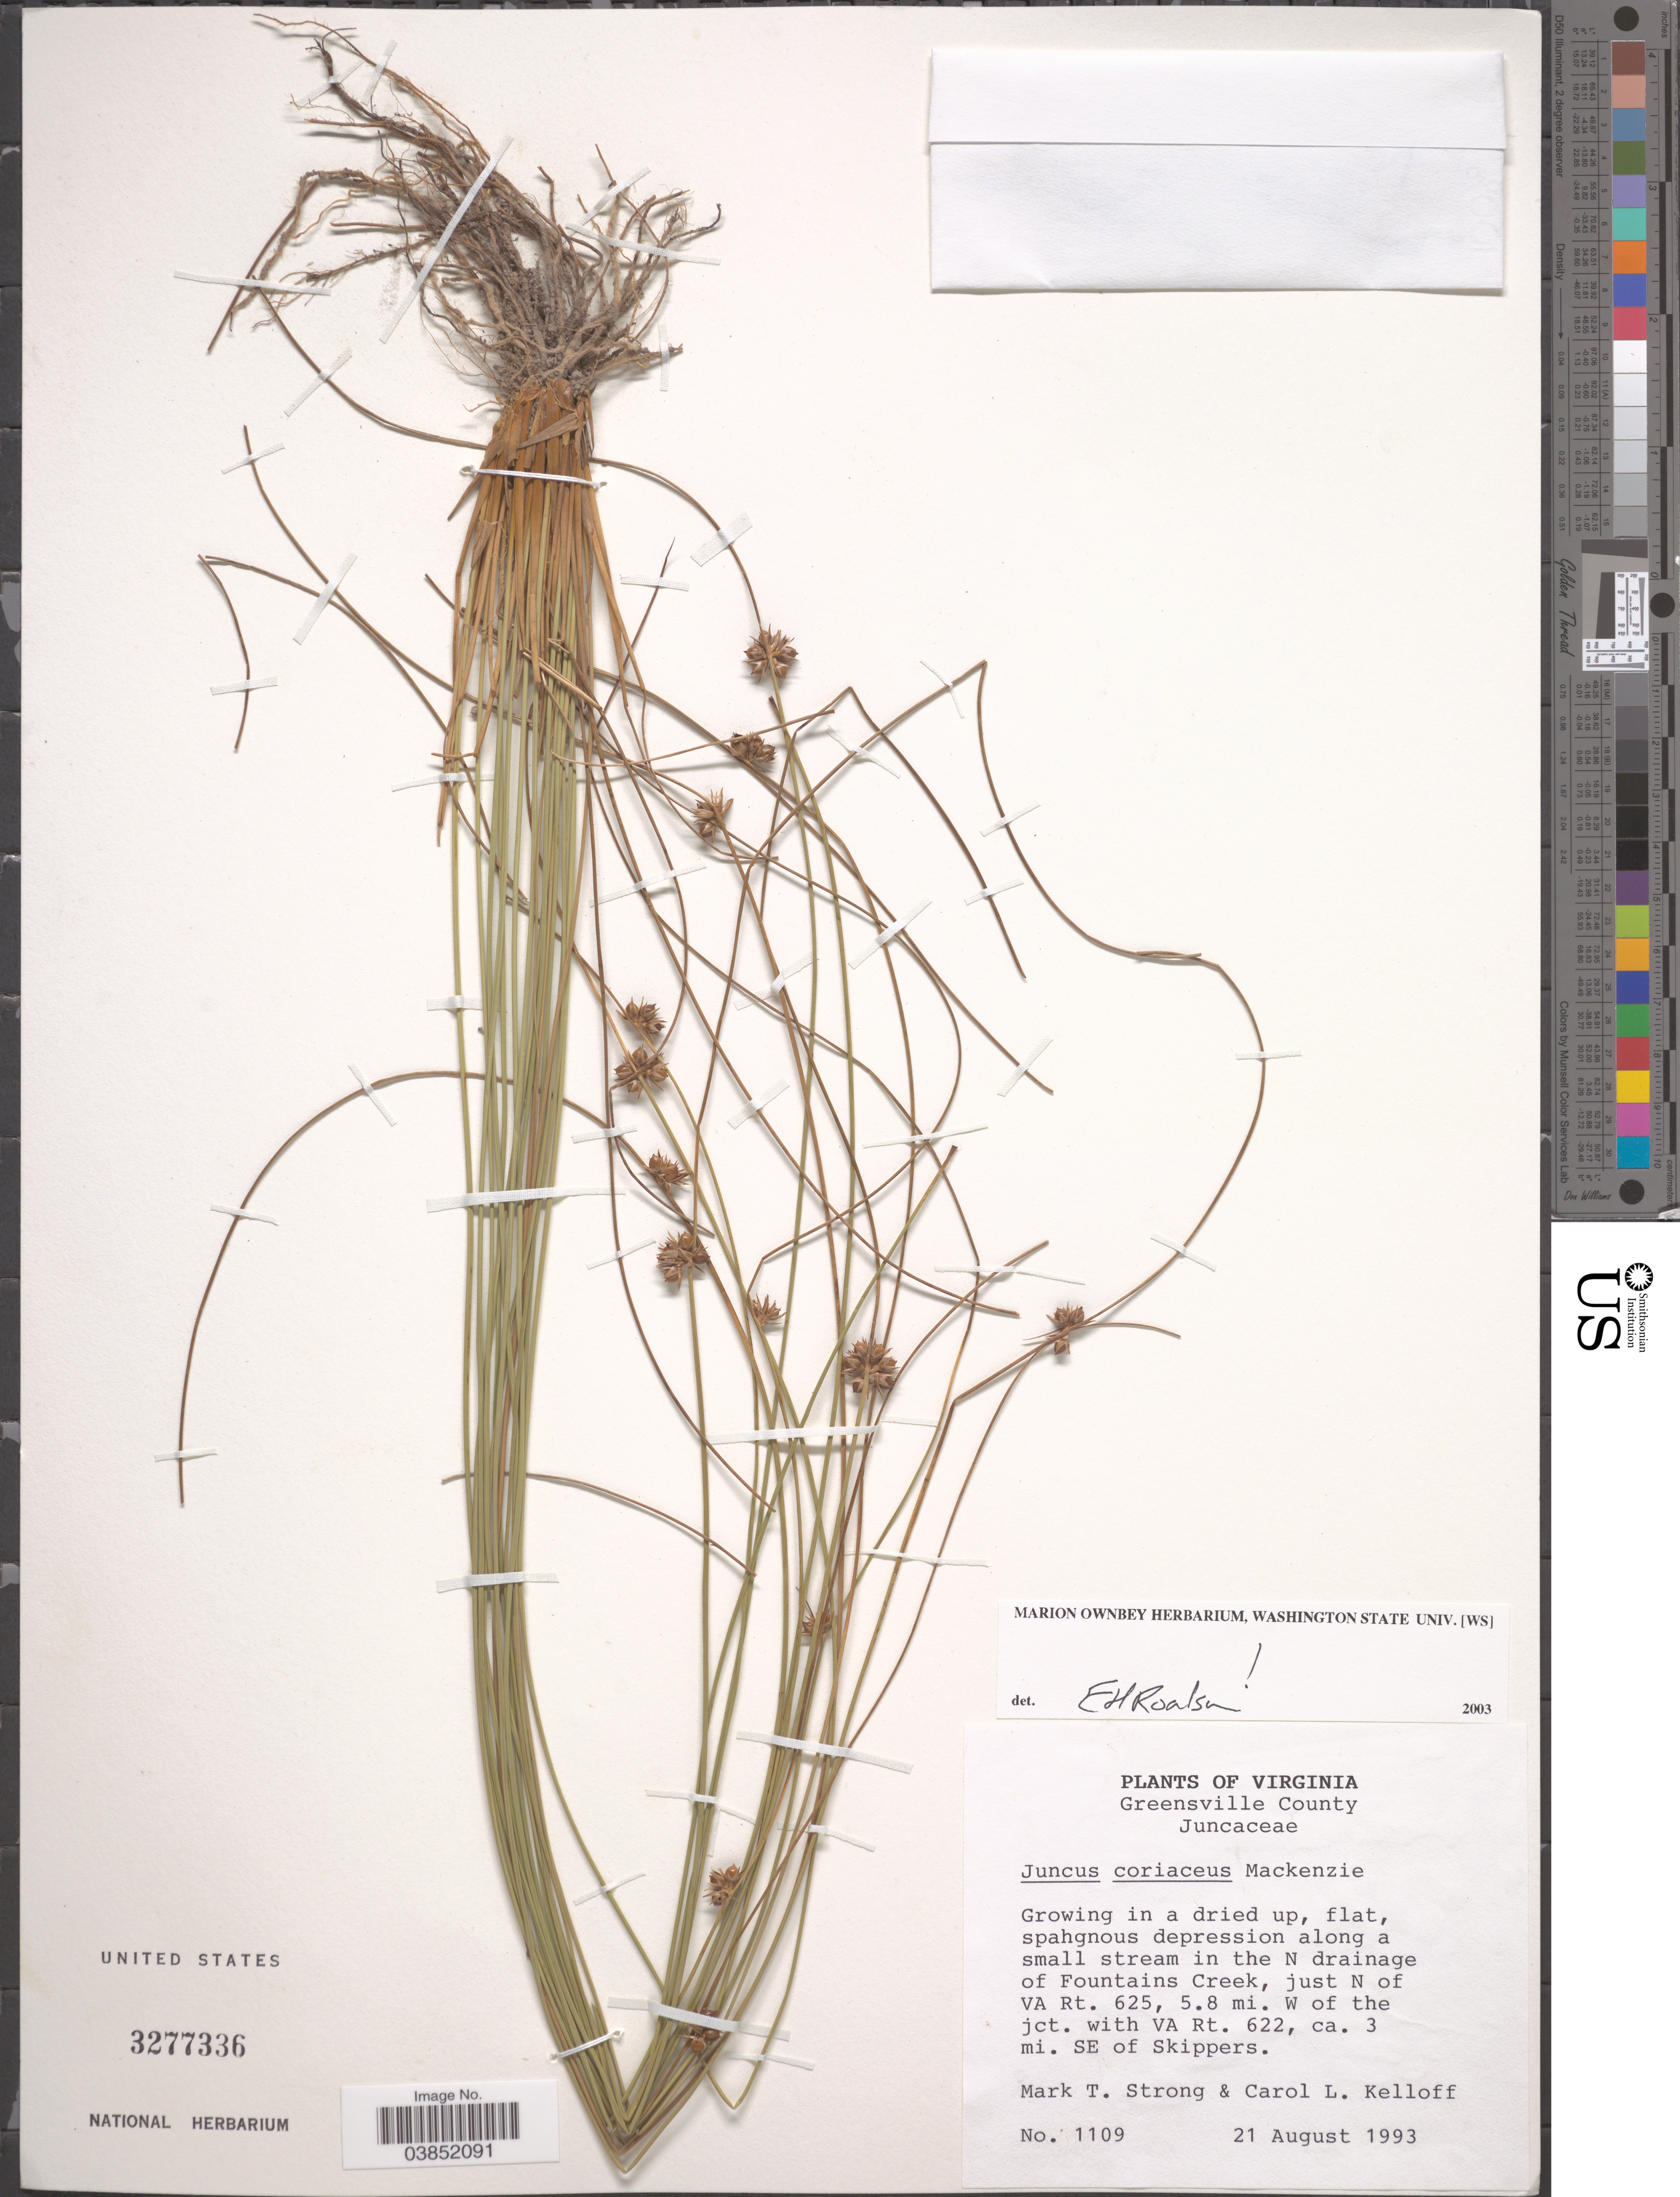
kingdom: Plantae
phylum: Tracheophyta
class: Liliopsida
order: Poales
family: Juncaceae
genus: Juncus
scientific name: Juncus coriaceus Mack.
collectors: M. T. Strong & C. L. Kelloff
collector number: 1109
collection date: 1993-08-21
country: United States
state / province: Virginia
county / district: Greensville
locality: Greensville County. In the N drainage of Fountains Creek, just N of VA Rt. 625, 5.8 mi. W of the jct. with VA Rt. 622, ca. 3 mi. SE of Skippers.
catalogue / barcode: US 3277336